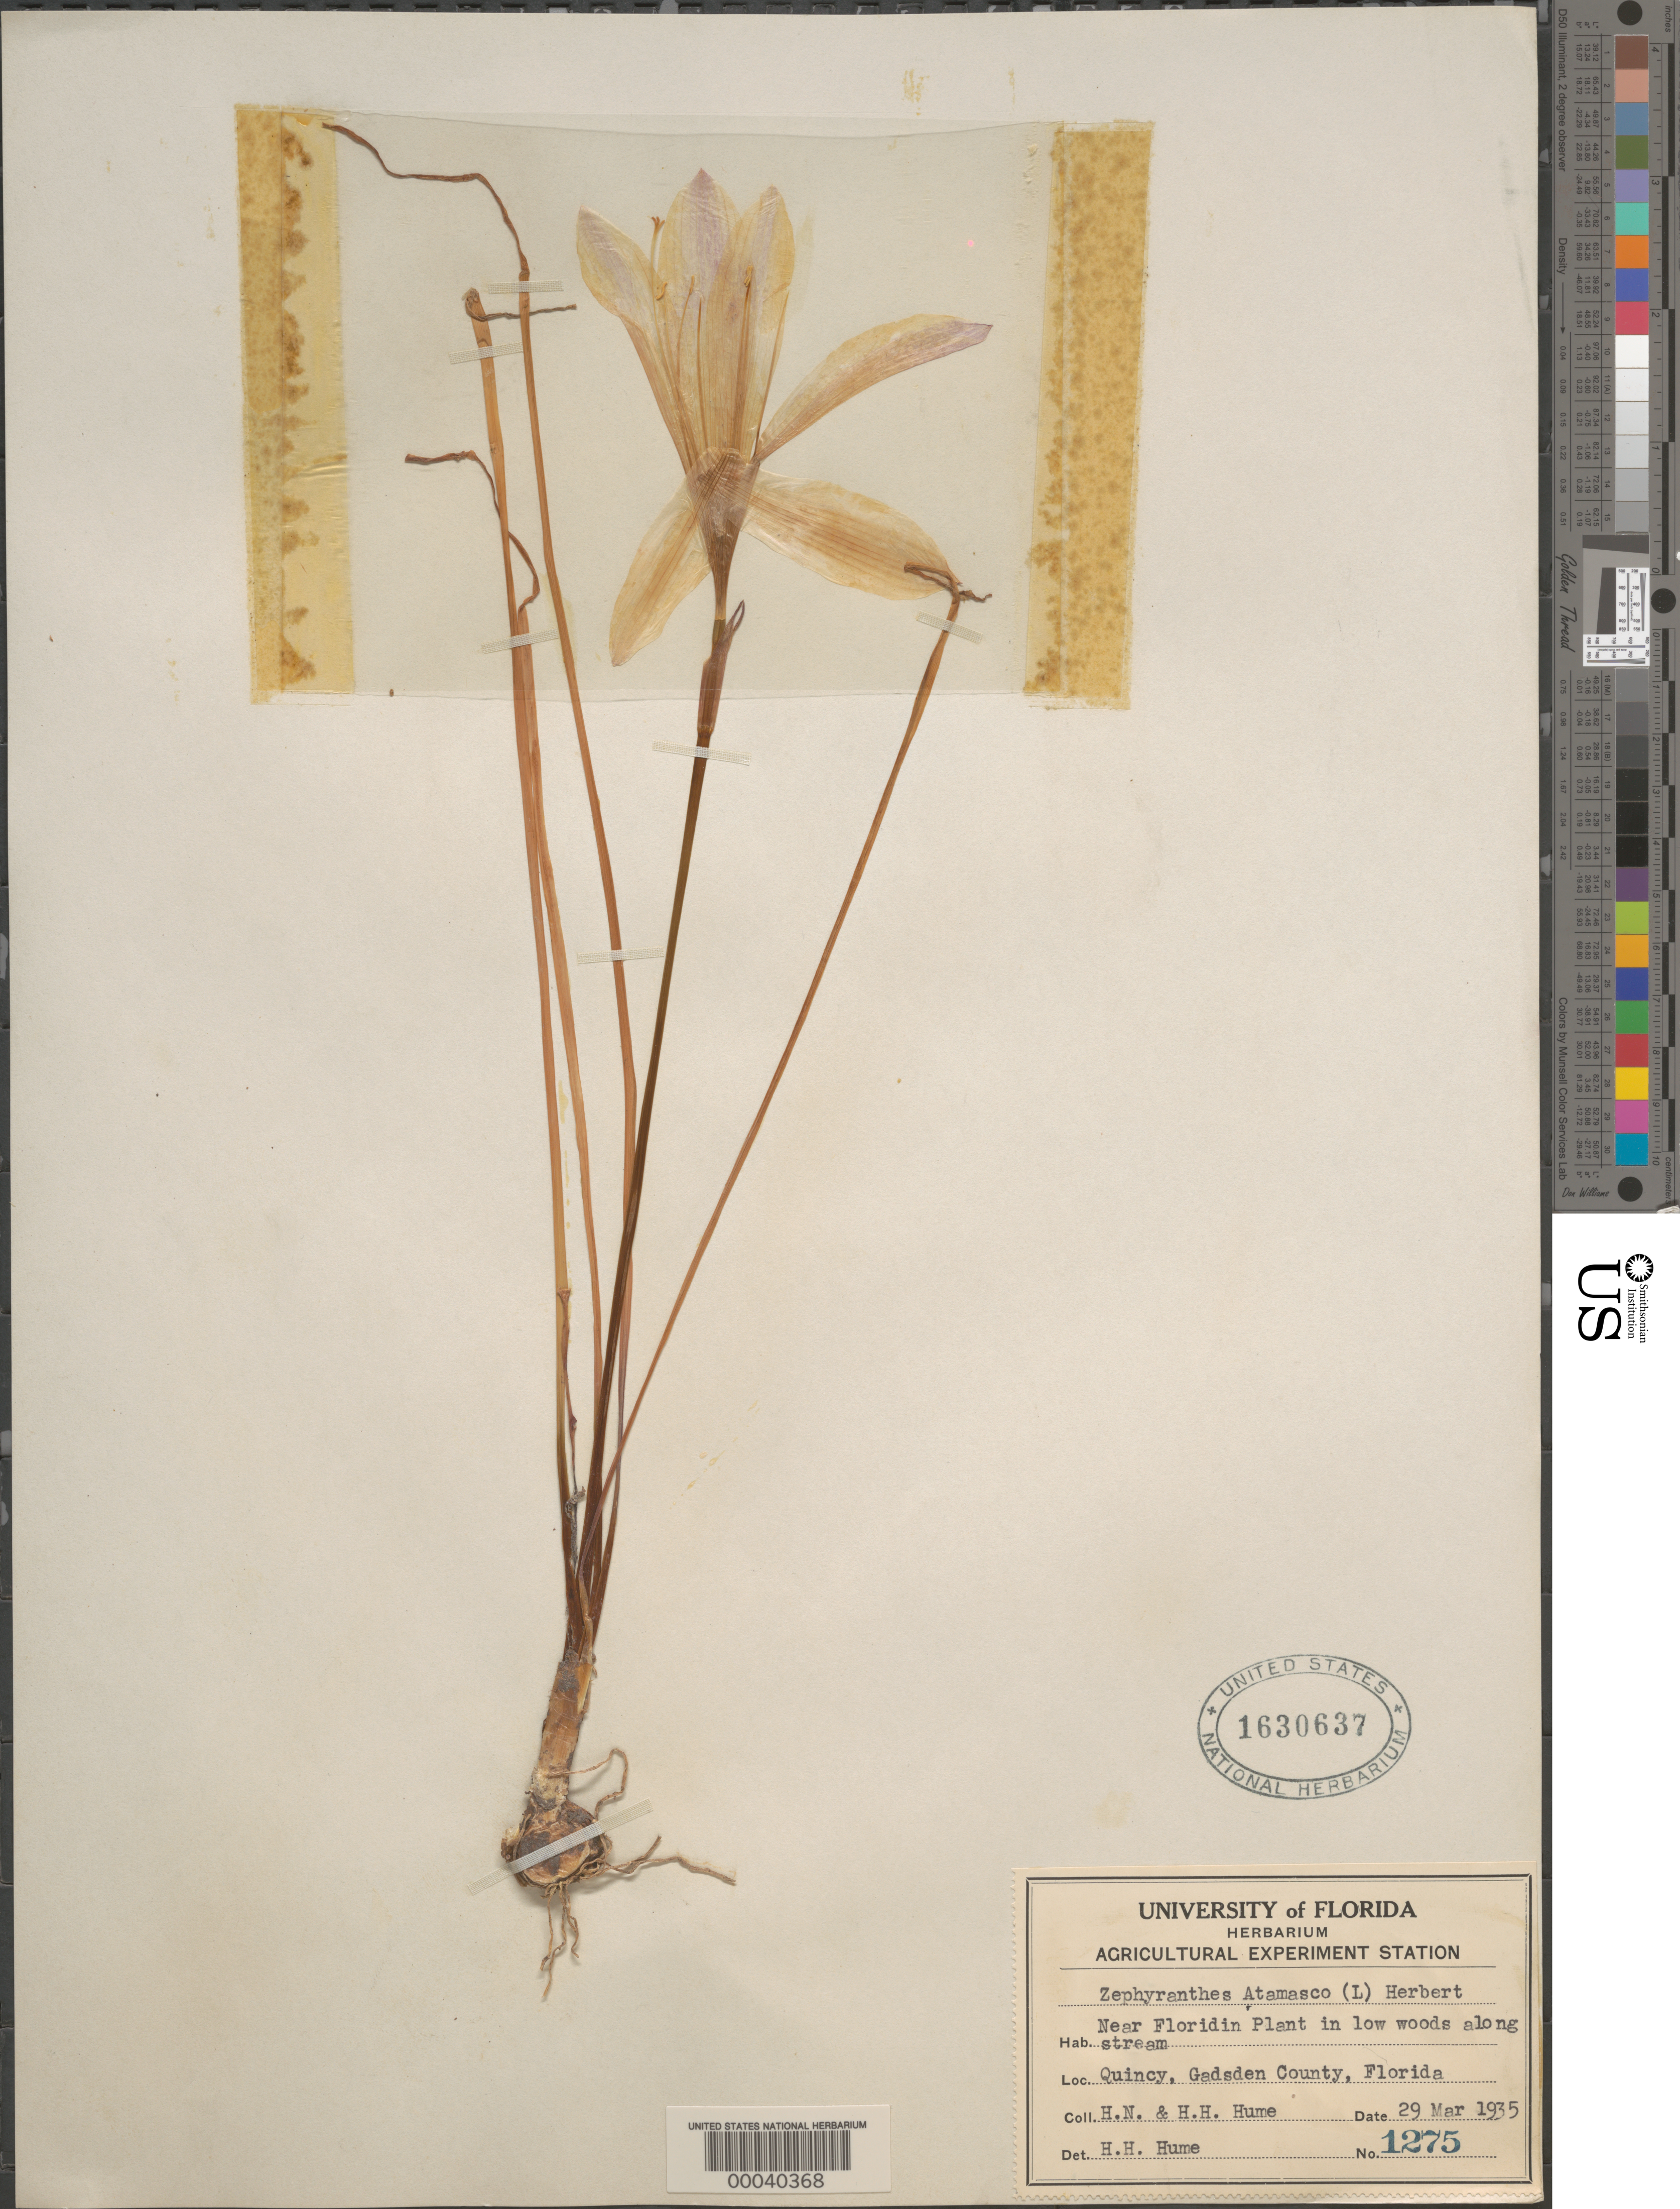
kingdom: Plantae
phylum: Tracheophyta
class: Liliopsida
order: Asparagales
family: Amaryllidaceae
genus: Zephyranthes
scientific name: Zephyranthes atamasco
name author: (L.) Herb.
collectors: H. Hume & H. Hume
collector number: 1275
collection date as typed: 29 Mar 1935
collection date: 1935-03-29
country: United States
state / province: Florida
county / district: Gadsden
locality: Quincy, near floridin plant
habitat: In low woods along stream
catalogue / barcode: US 1630637